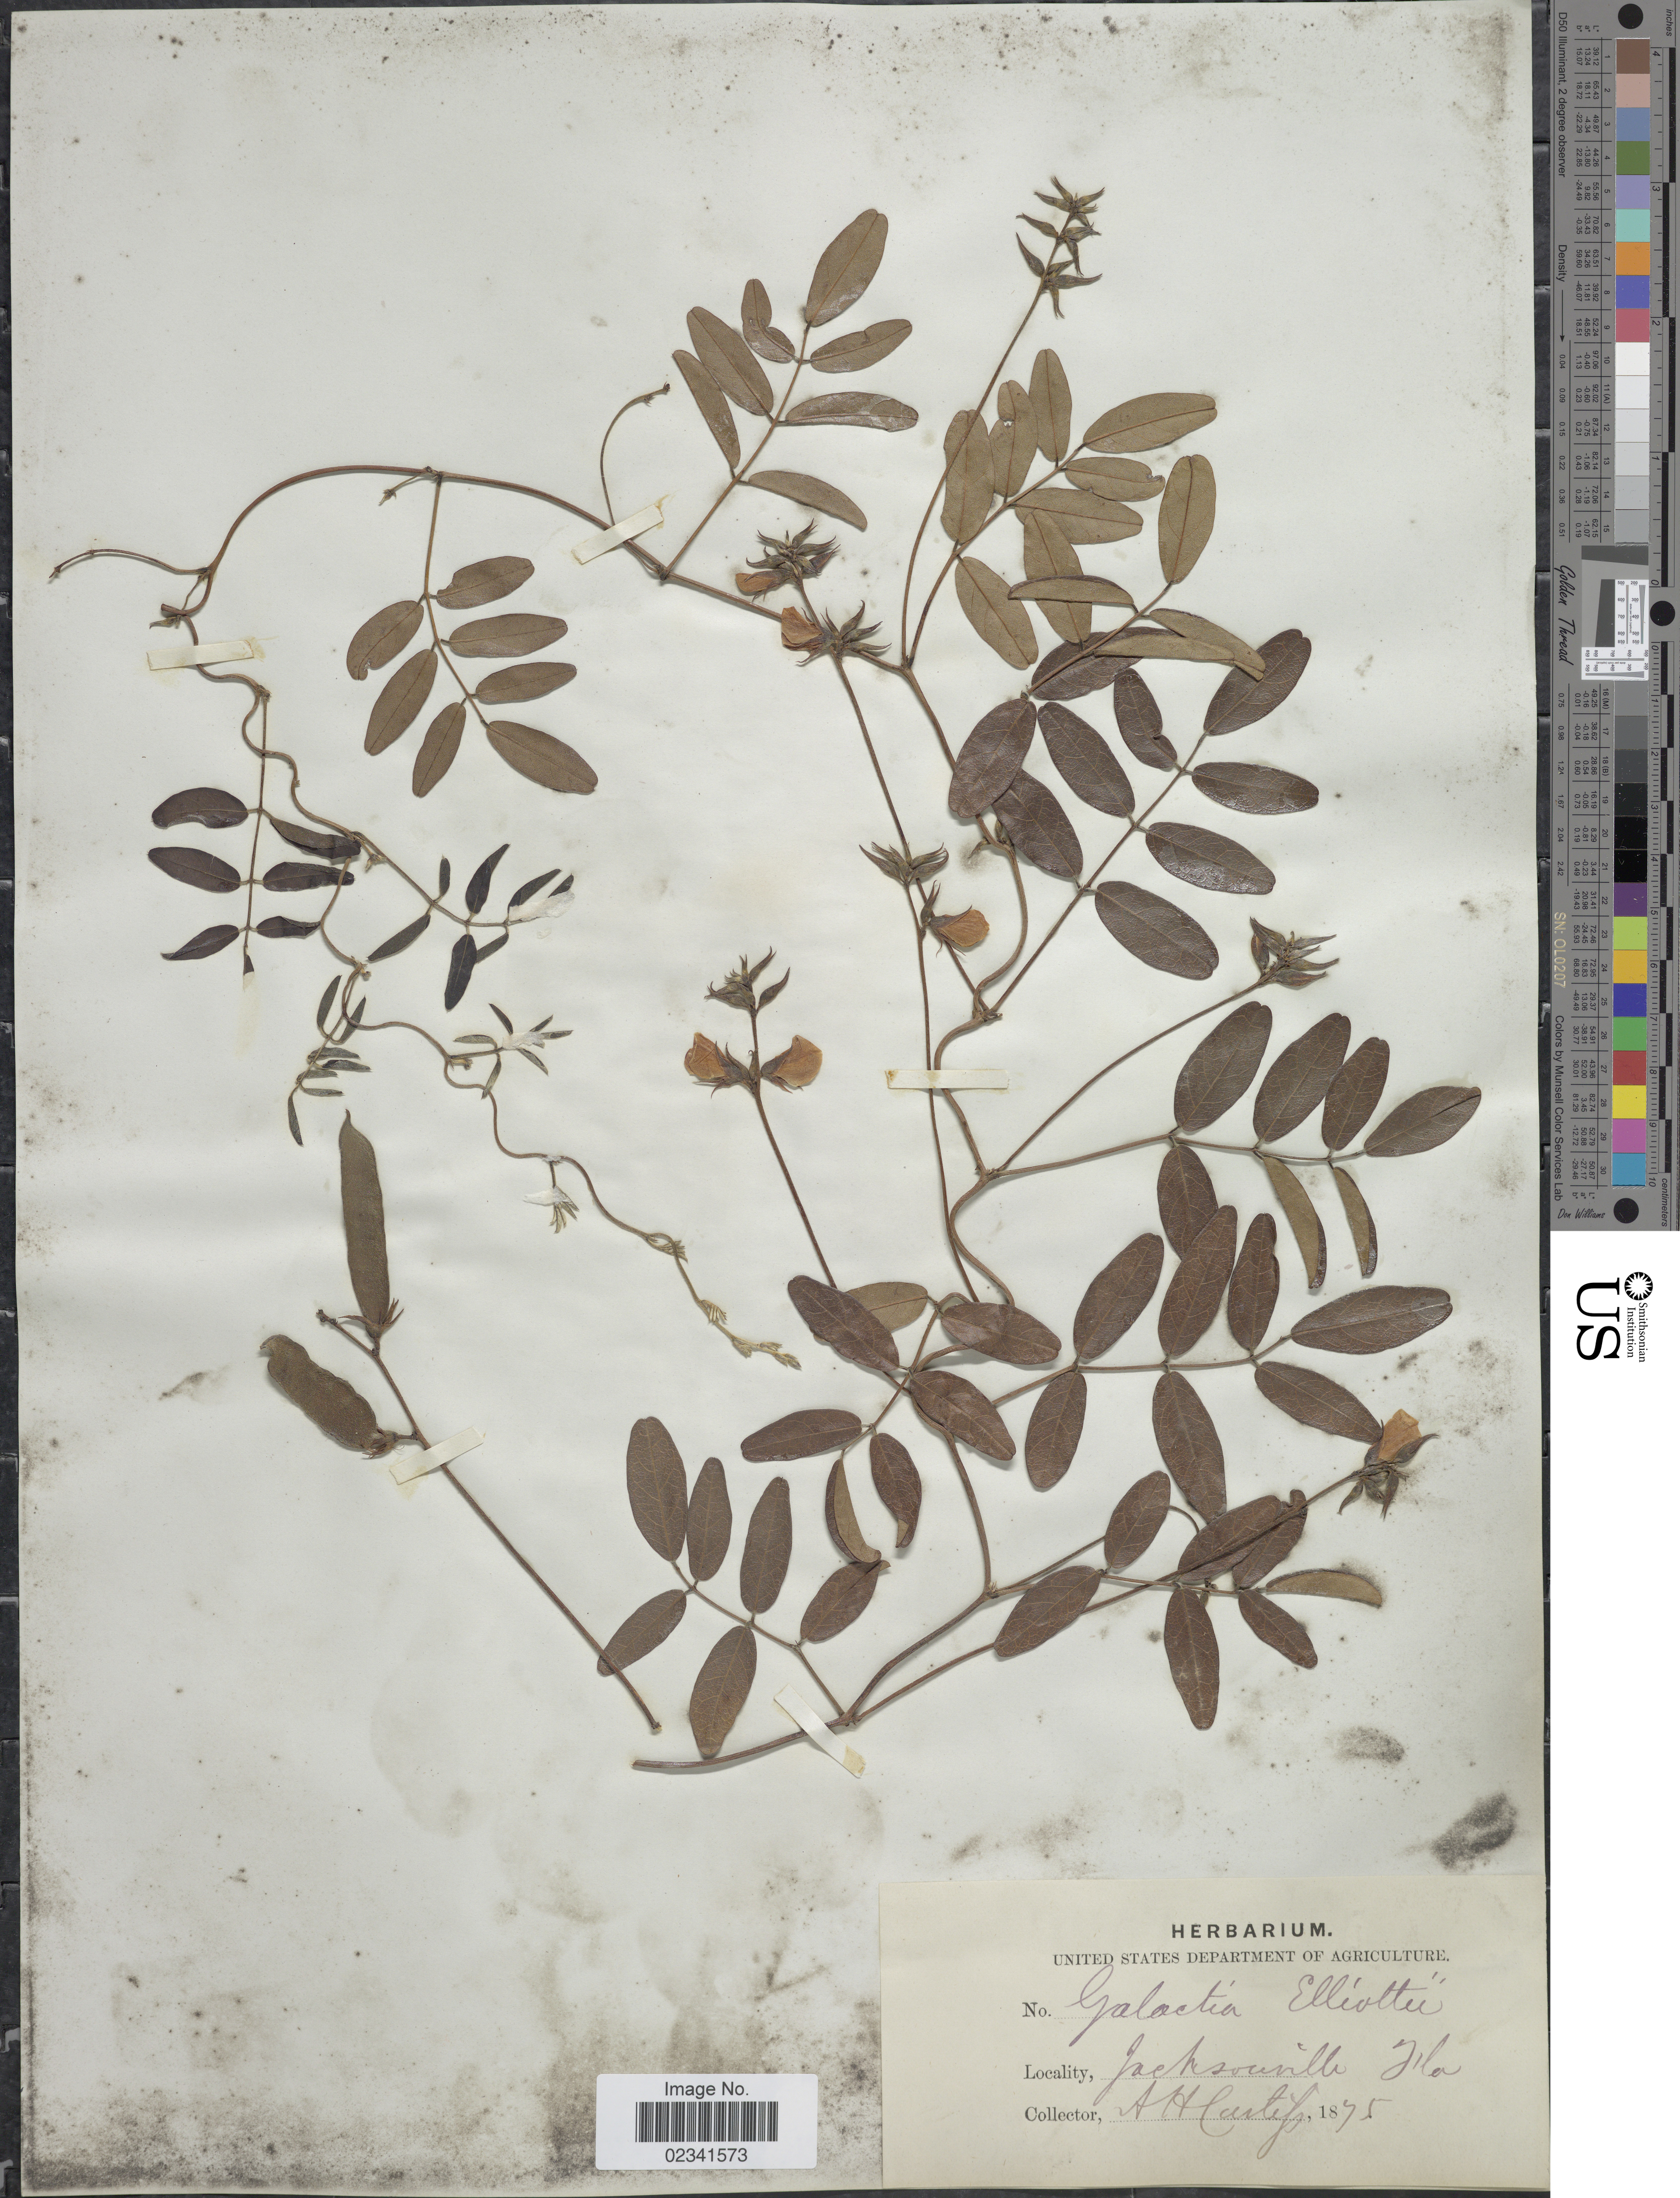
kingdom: Plantae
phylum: Tracheophyta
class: Magnoliopsida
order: Fabales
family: Fabaceae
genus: Galactia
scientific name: Galactia elliottii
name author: Nutt.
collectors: A. H. Curtiss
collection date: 1875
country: United States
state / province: Florida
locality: Jacksonville, Fla.